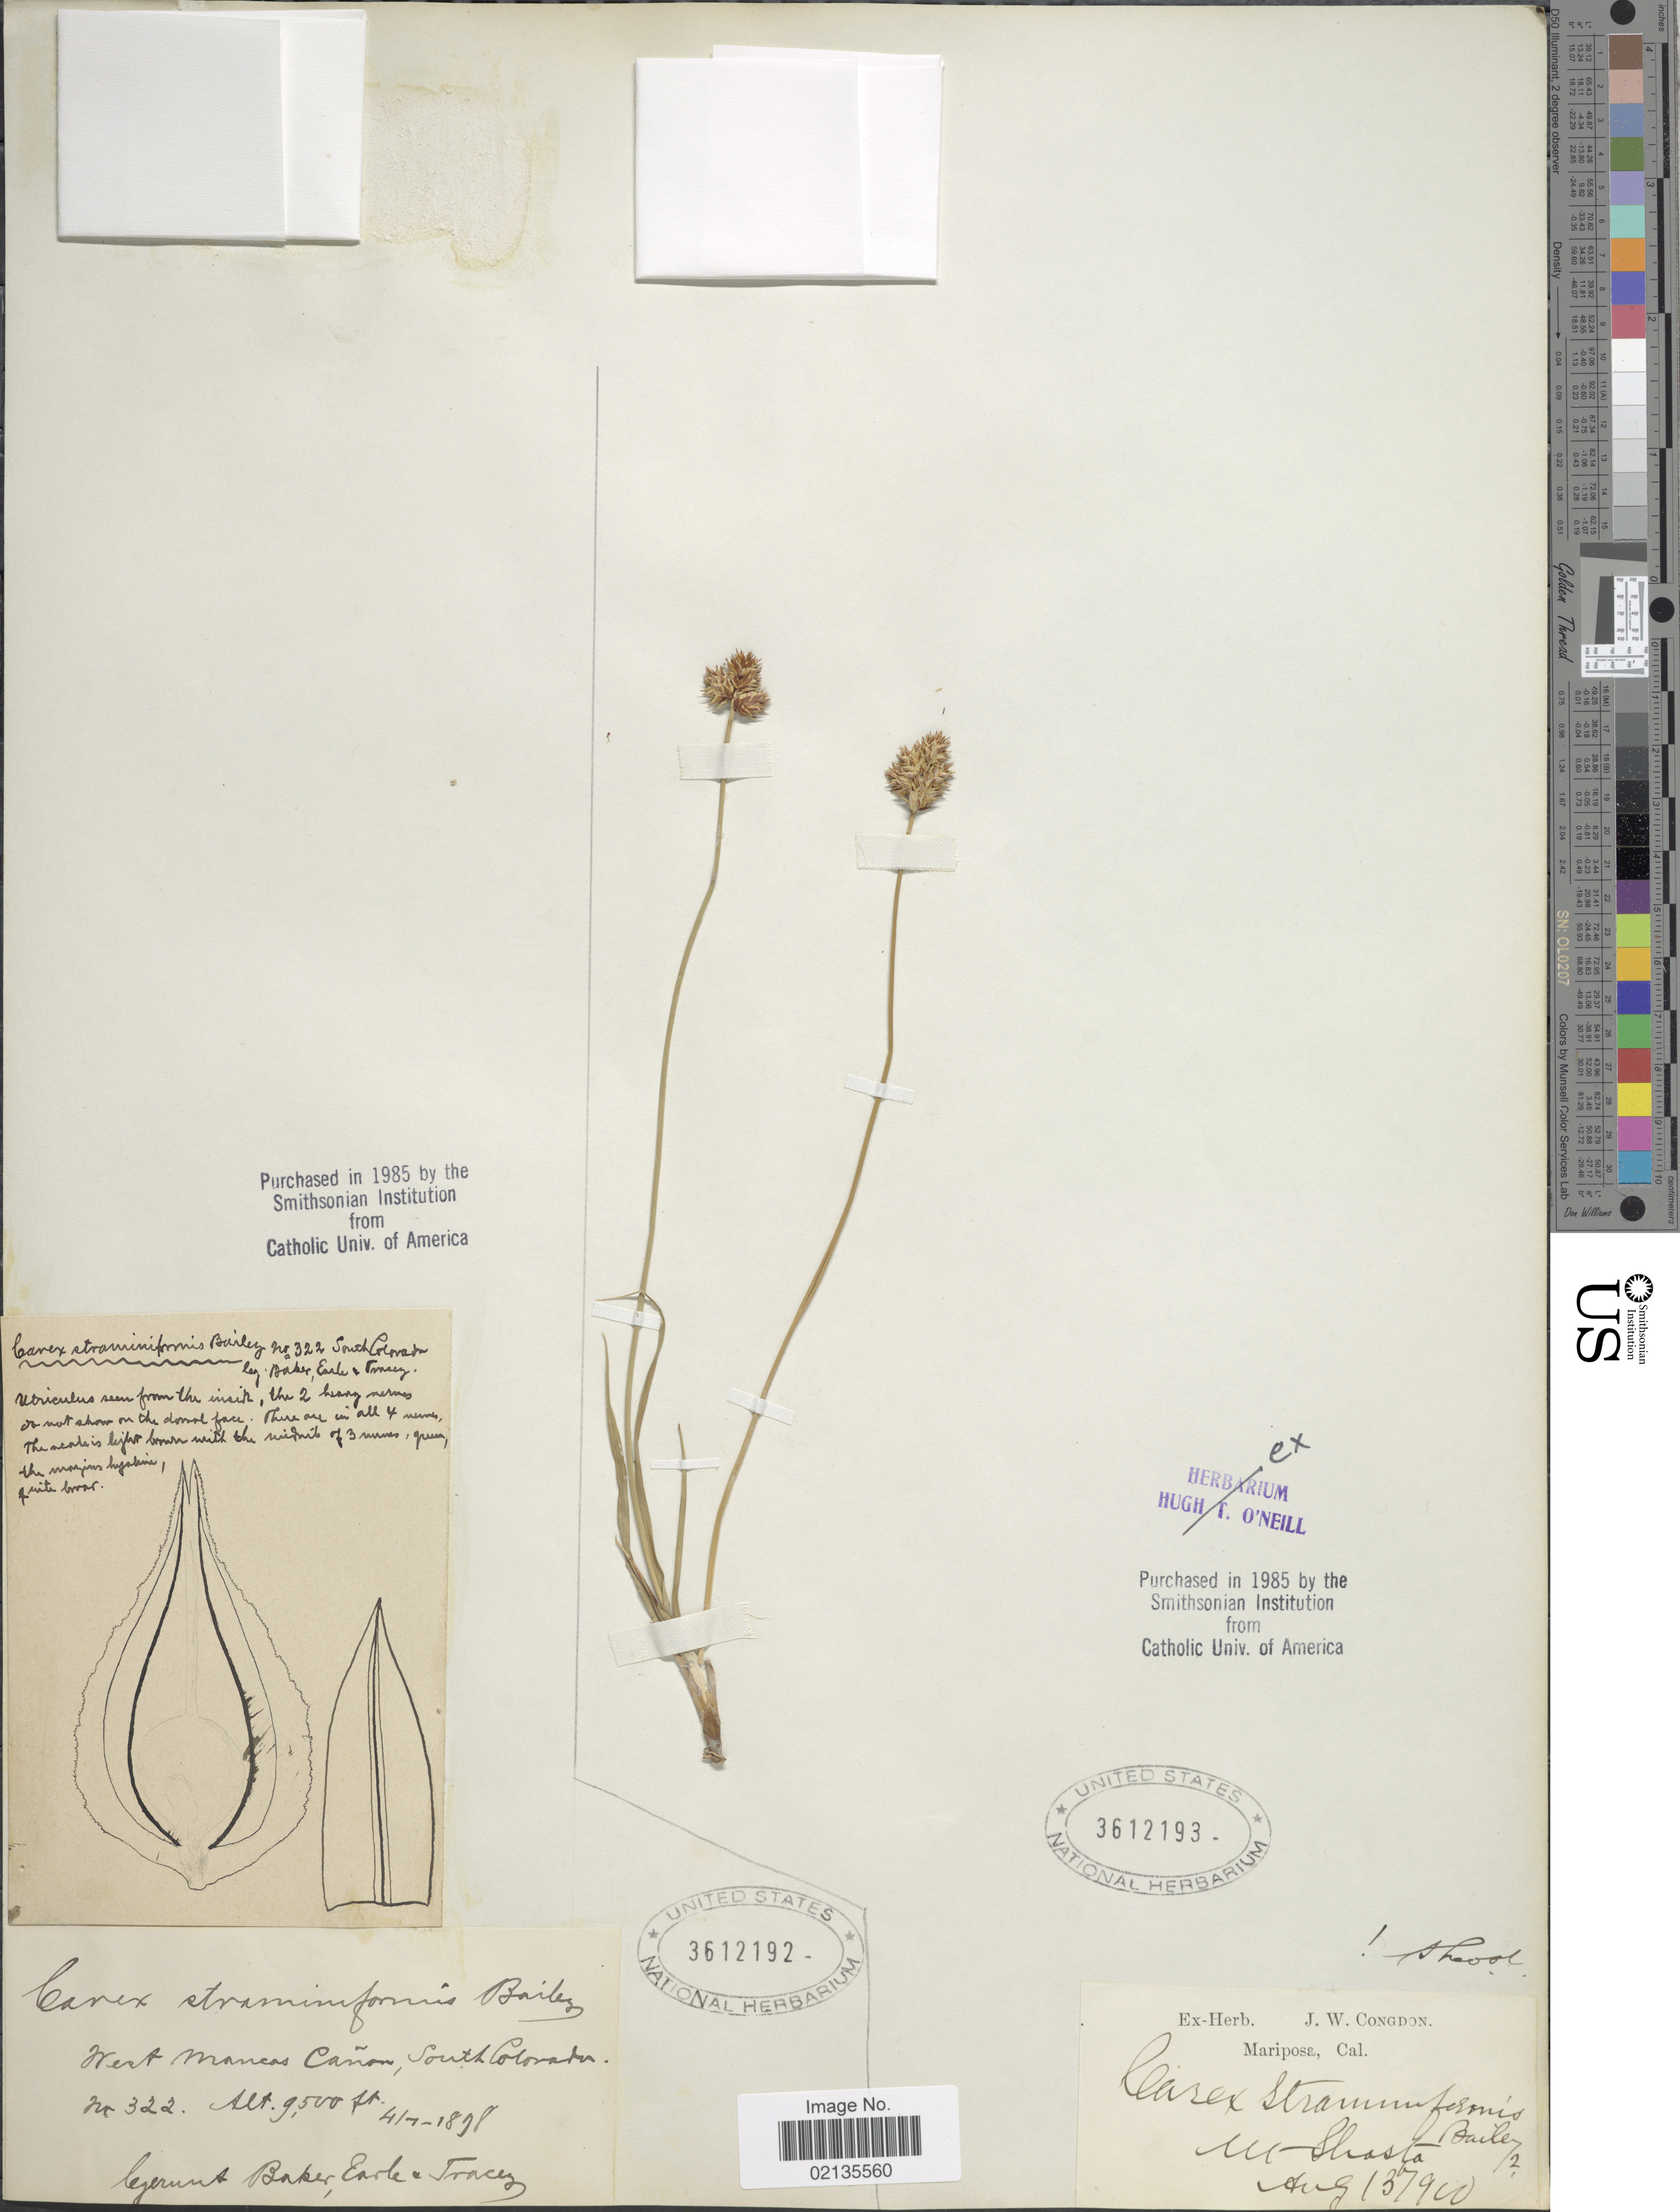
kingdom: Plantae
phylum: Tracheophyta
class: Liliopsida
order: Poales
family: Cyperaceae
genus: Carex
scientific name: Carex straminiformis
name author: L.H. Bailey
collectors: ex herb. J. W. Congdon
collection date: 1900-08-13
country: United States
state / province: California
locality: Mt. Shasta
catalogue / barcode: US 3612193-2